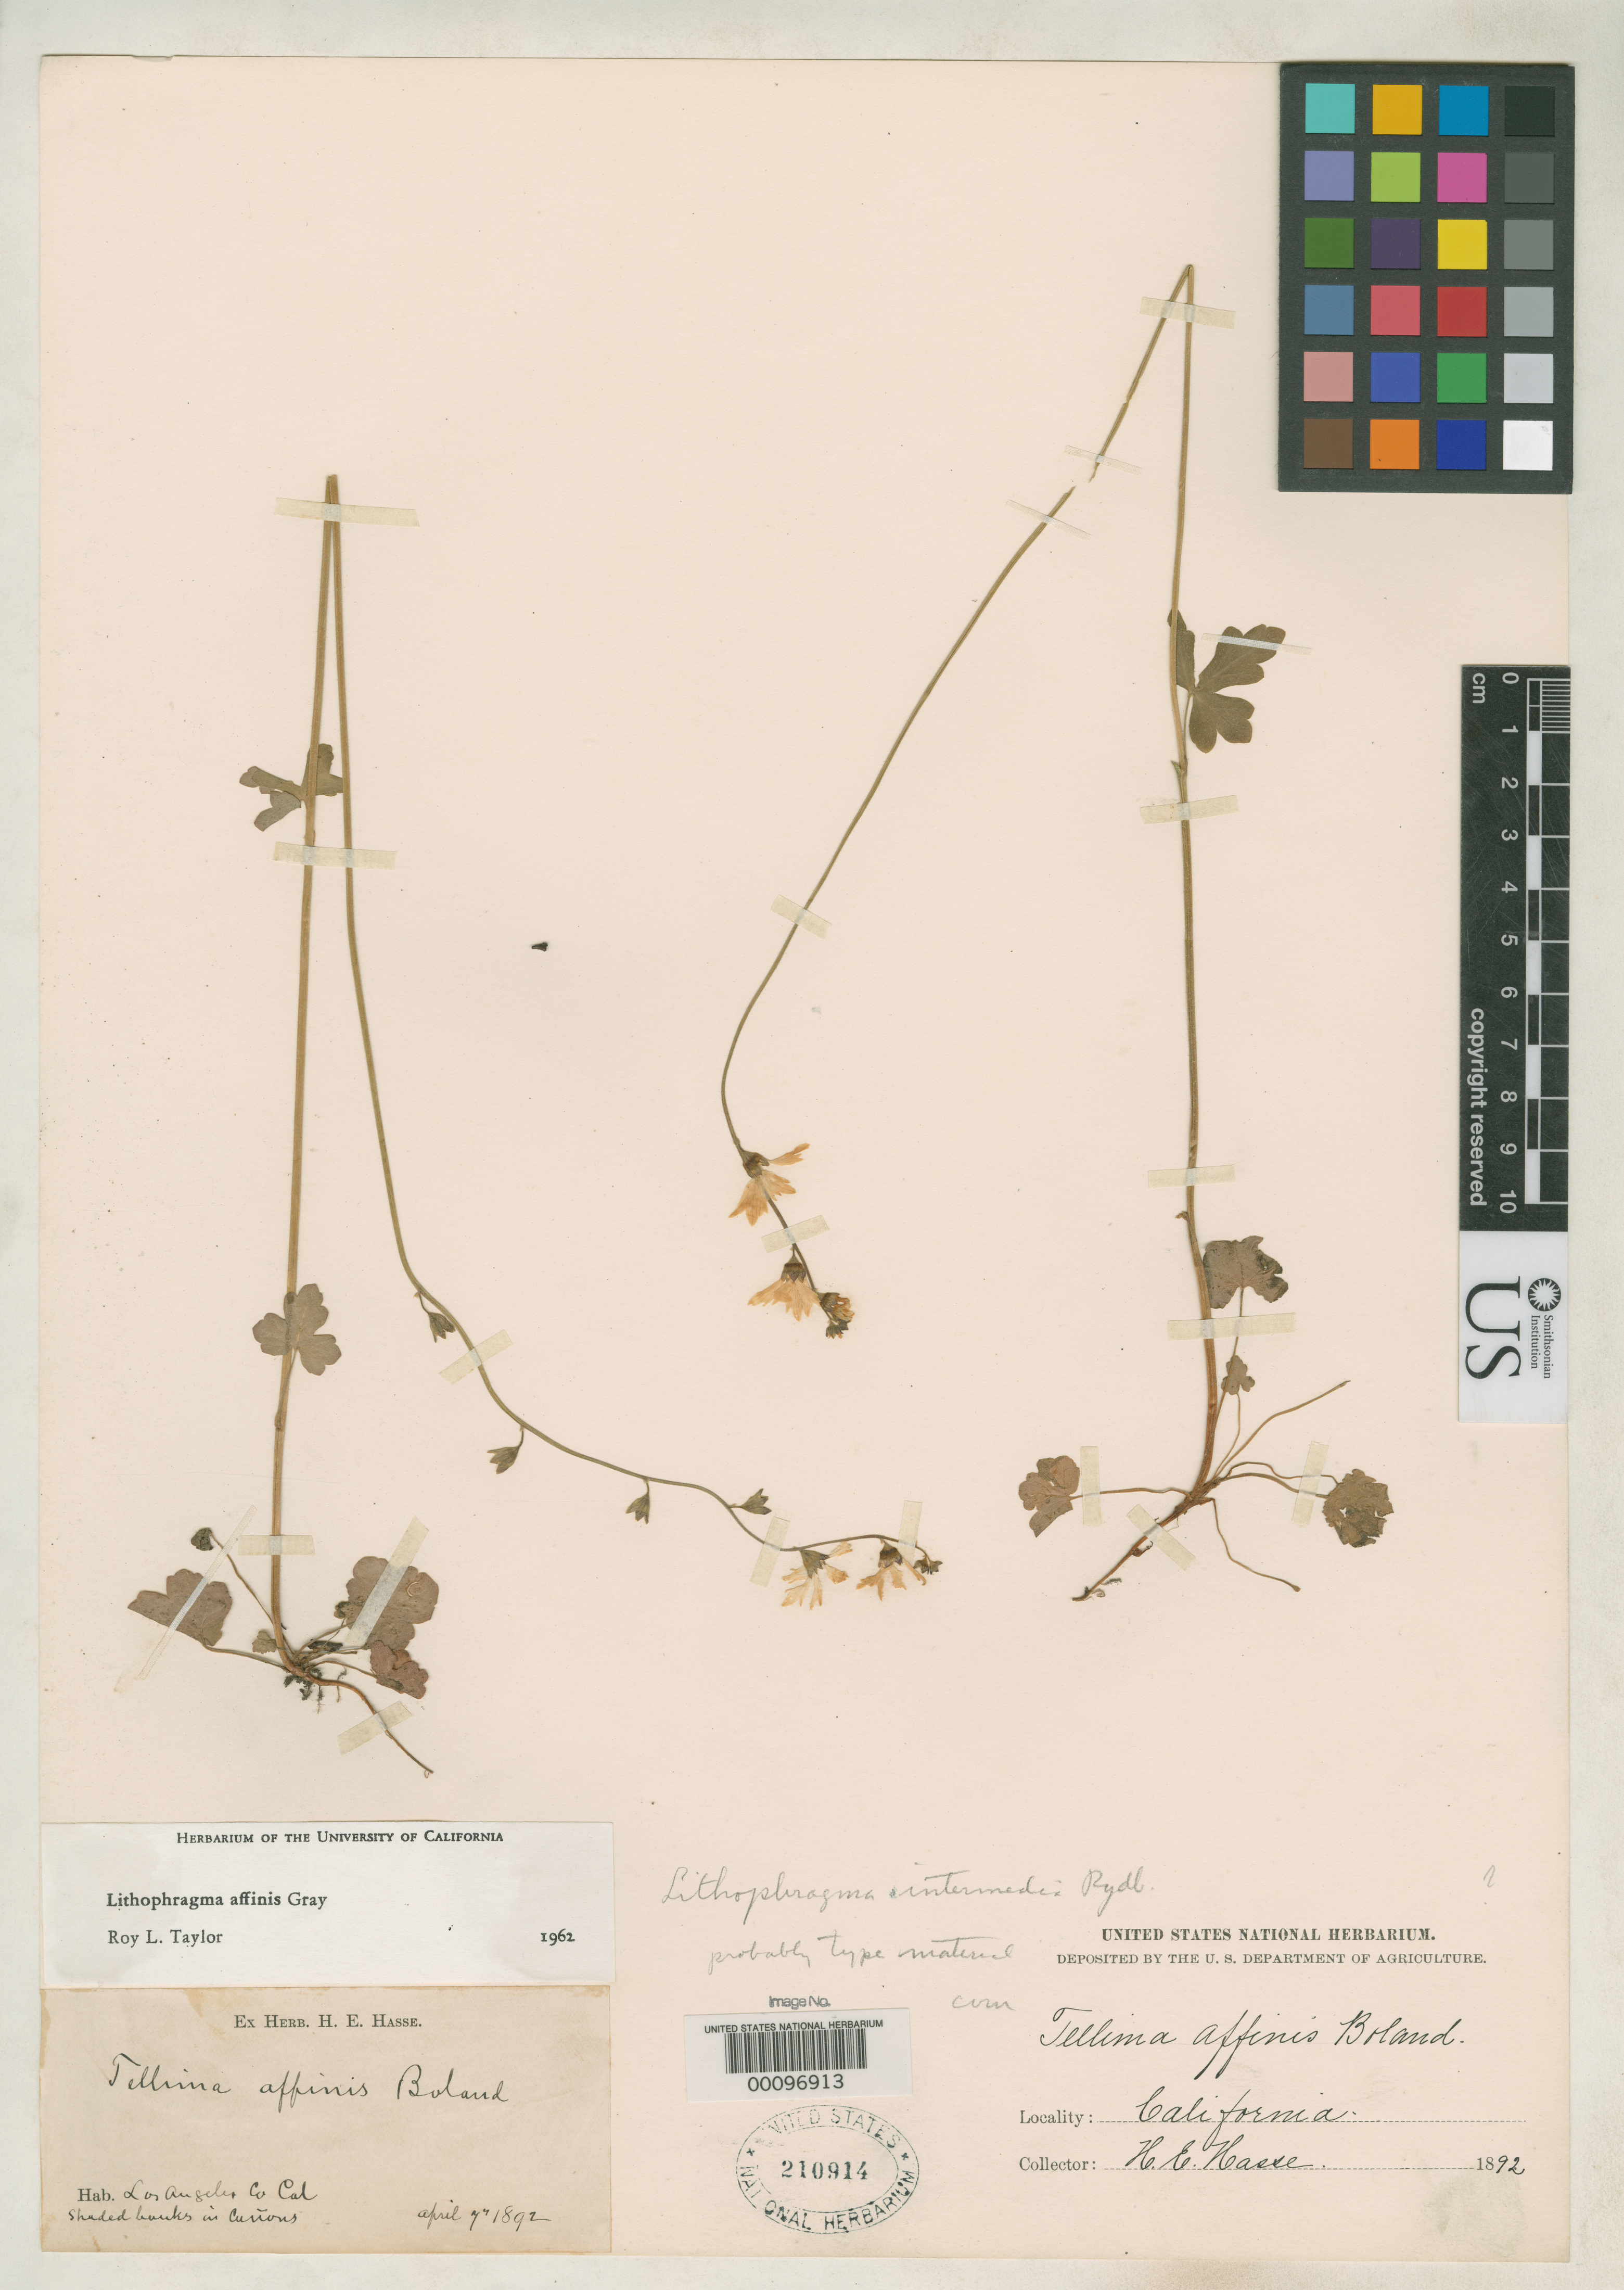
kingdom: Plantae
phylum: Tracheophyta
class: Magnoliopsida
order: Saxifragales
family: Saxifragaceae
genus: Lithophragma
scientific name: Lithophragma intermedia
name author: Rydb.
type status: Isotype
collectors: H. E. Hasse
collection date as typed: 07 Apr 1892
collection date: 1892-04-07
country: United States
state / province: California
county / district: Los Angeles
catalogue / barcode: US 210914